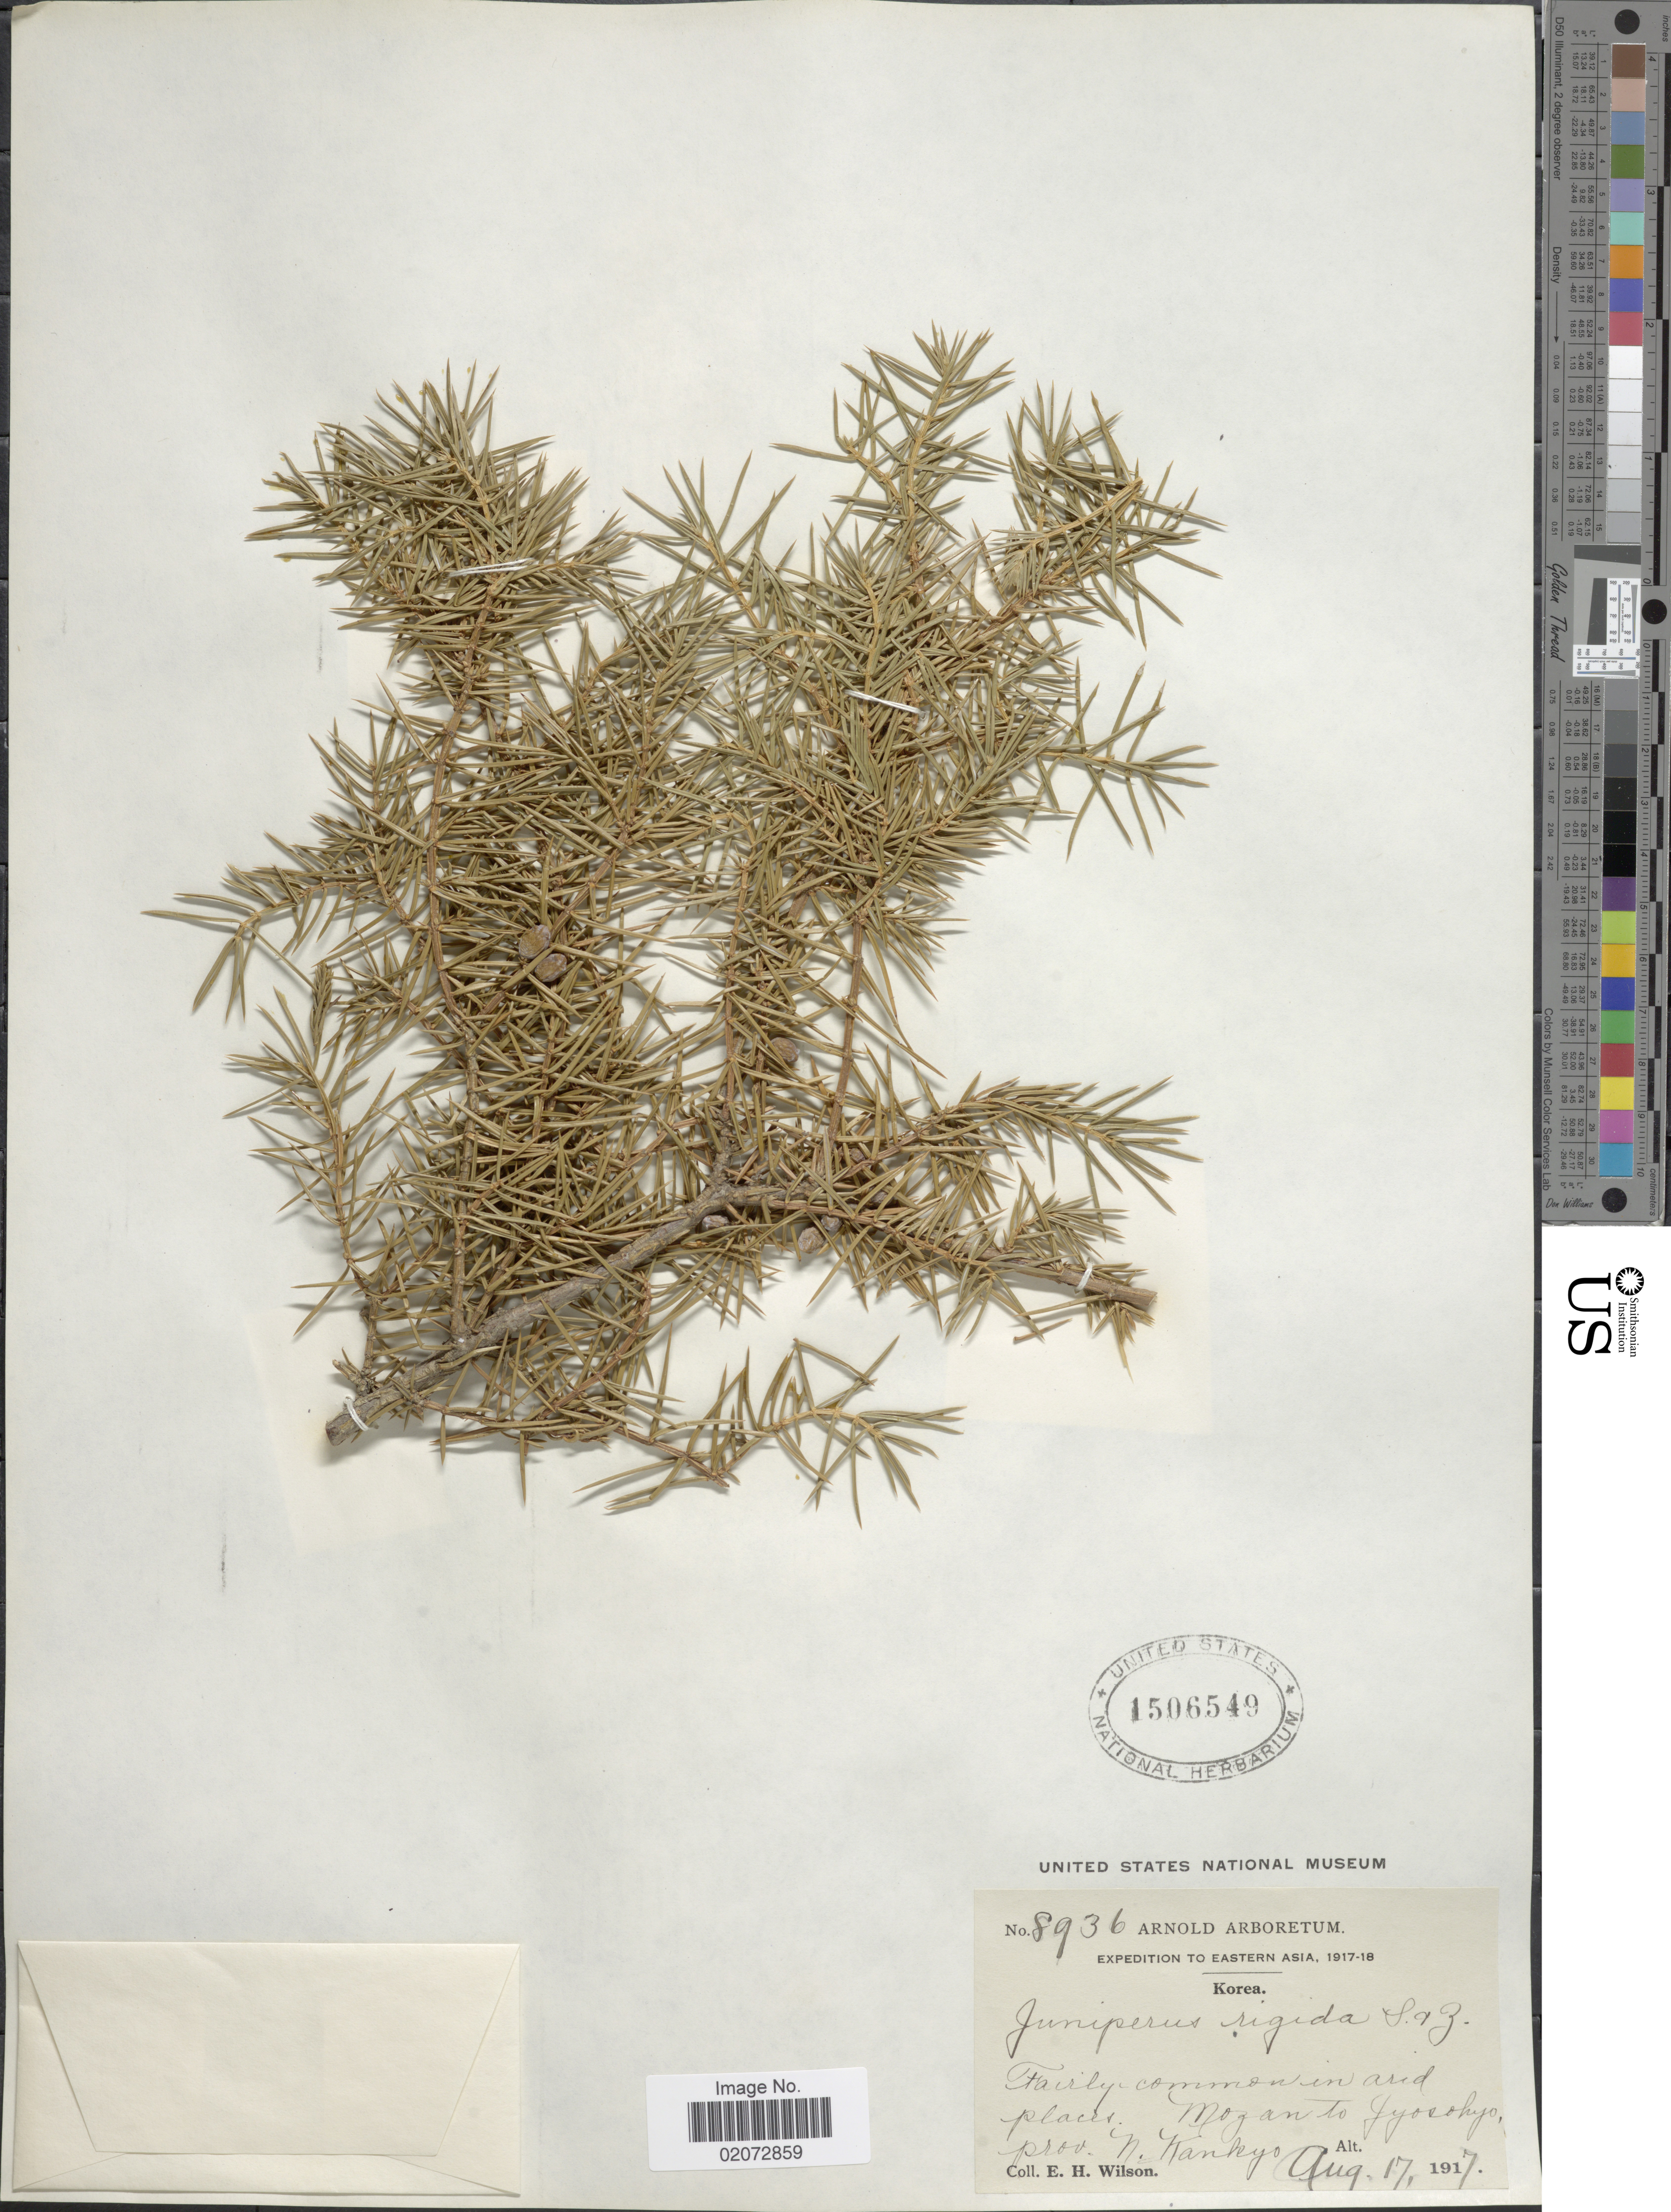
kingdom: Plantae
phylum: Tracheophyta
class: Pinopsida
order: Pinales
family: Cupressaceae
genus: Juniperus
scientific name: Juniperus rigida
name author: Siebold & Zucc.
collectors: E. Wilson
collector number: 8936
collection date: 1917-08-17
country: North Korea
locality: Eastern Asia, Korea, Mozan to Gyosohyo. Prov. N. Kankyo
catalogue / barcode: US 1506549